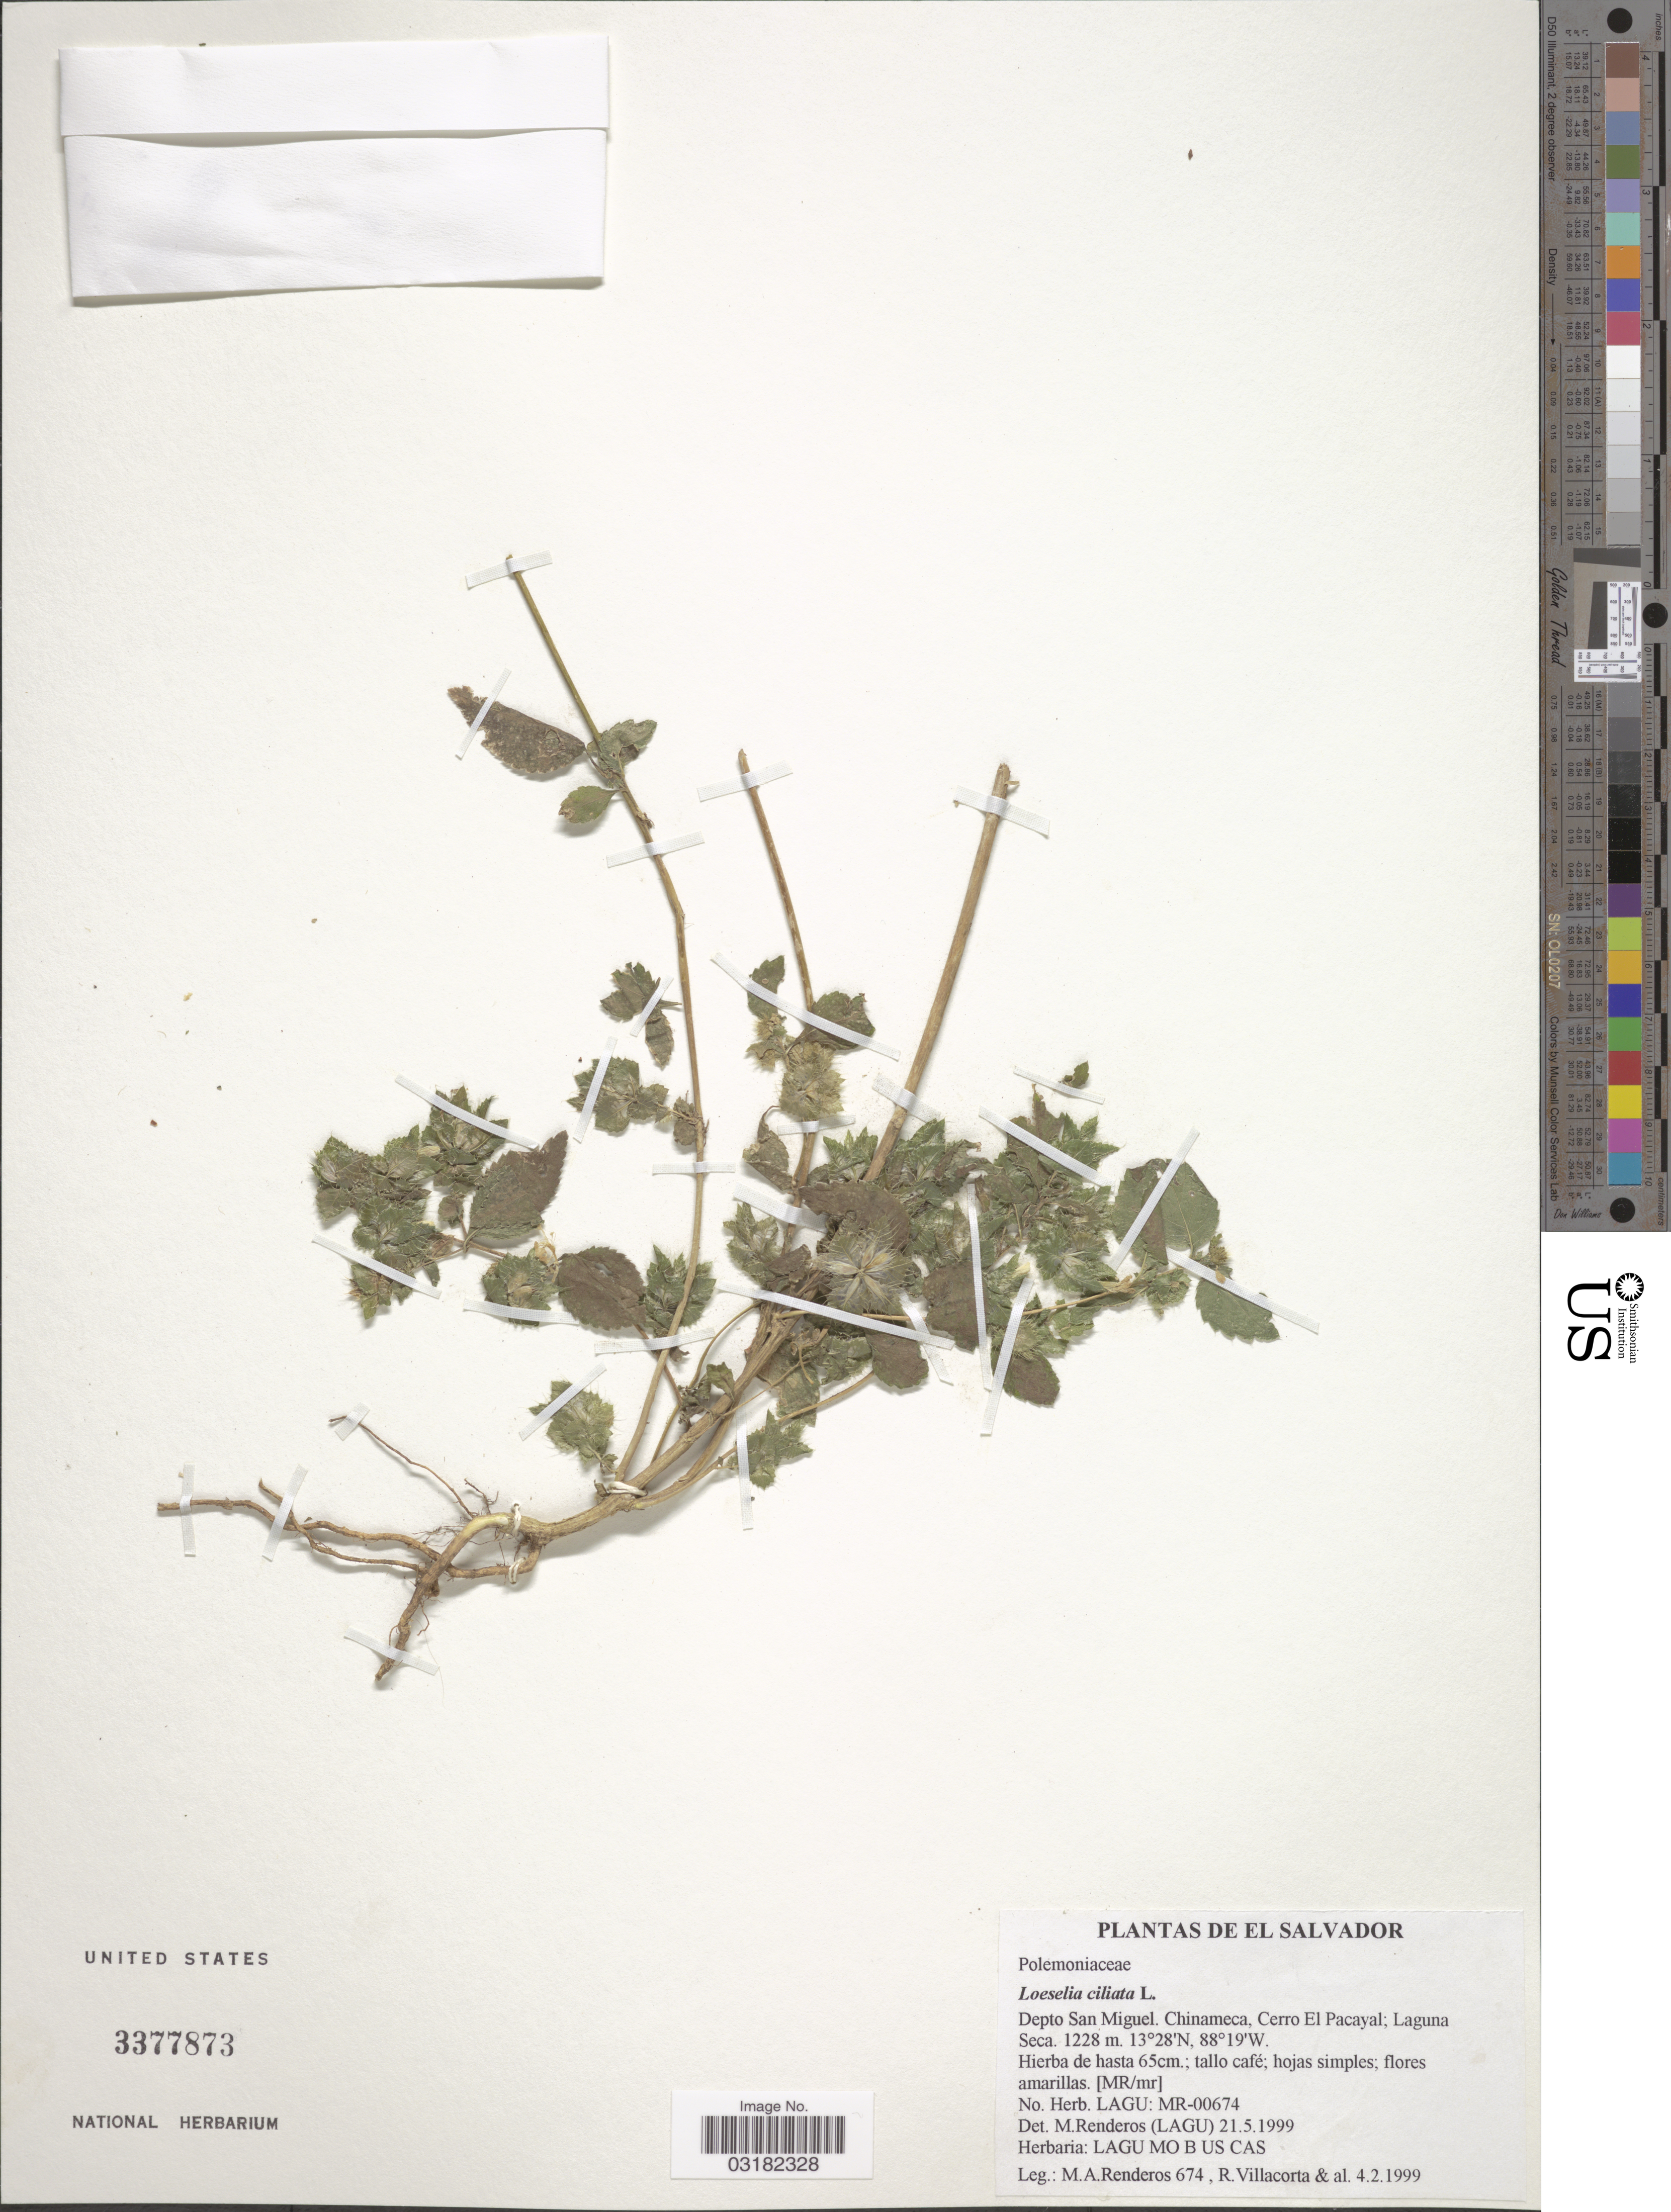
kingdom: Plantae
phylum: Tracheophyta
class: Magnoliopsida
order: Ericales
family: Polemoniaceae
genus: Loeselia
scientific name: Loeselia ciliata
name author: L.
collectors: M. Renderos, R. Villacorta & et al.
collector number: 674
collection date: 1999-02-04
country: El Salvador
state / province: San Miguel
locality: Depto San Miguel. Chinameca, Cerro El Pacayal; Laguna Seca.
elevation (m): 1228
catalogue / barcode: US 3377873